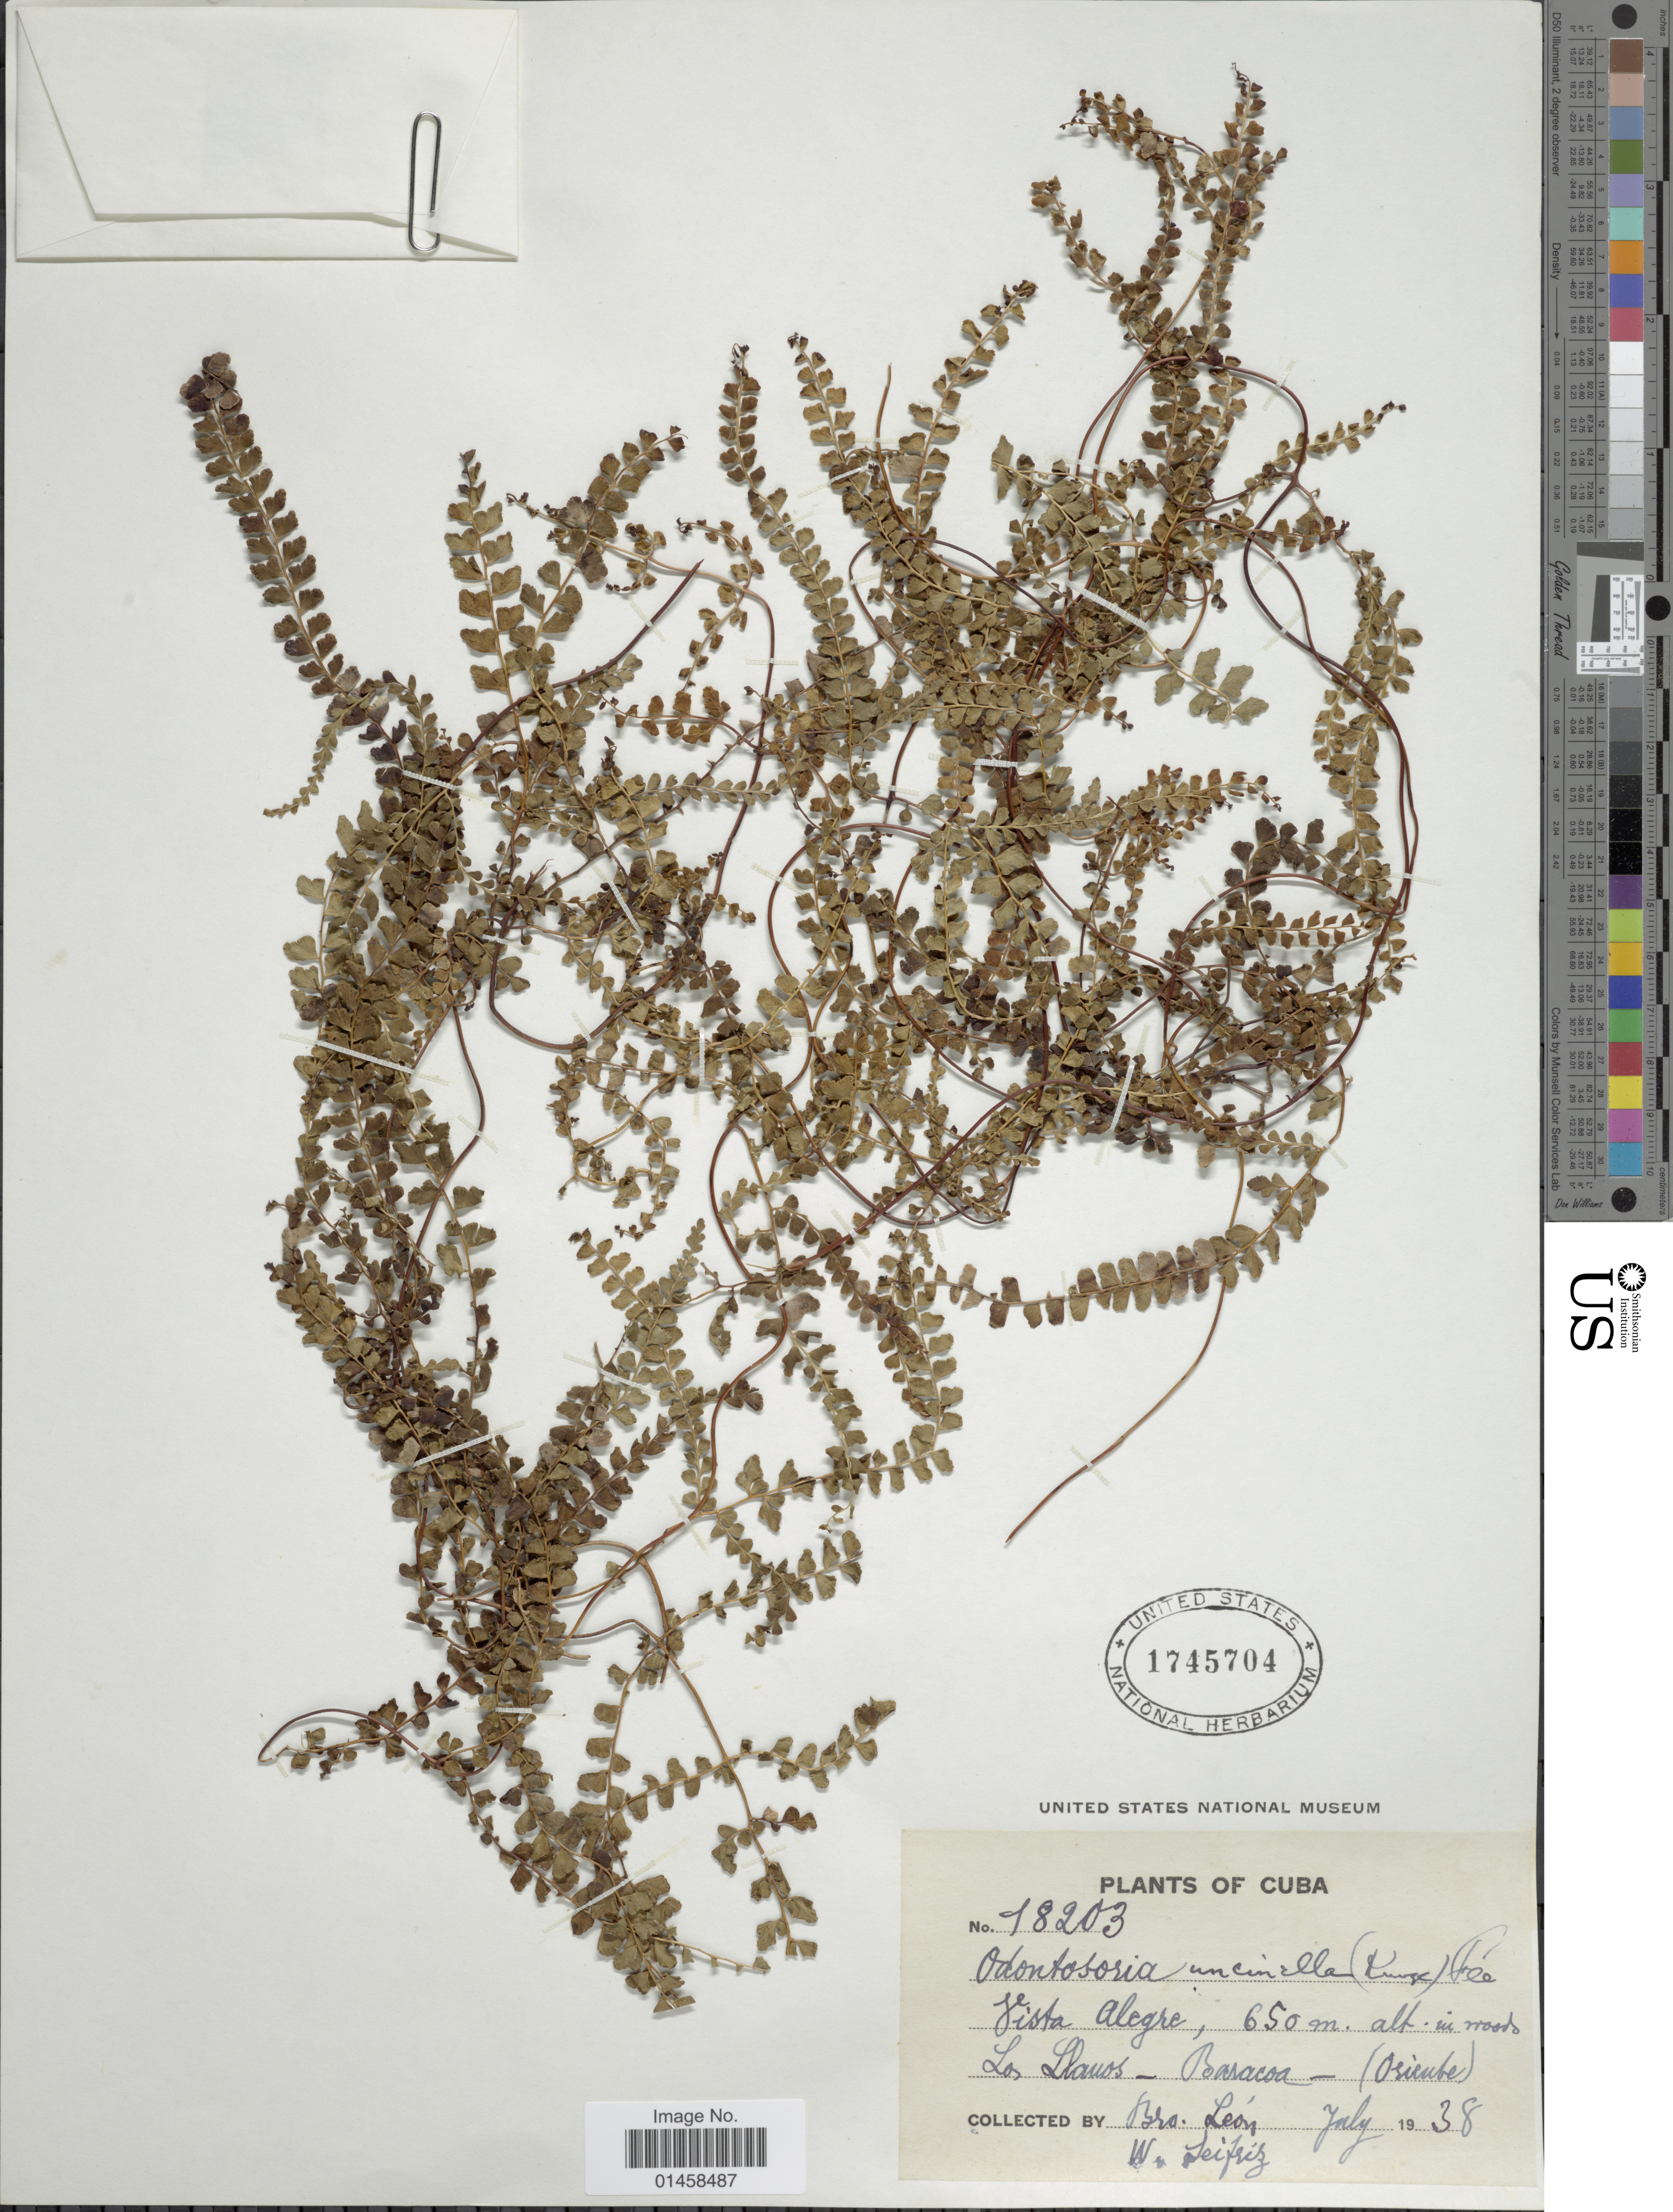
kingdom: Plantae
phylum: Tracheophyta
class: Polypodiopsida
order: Polypodiales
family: Lindsaeaceae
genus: Odontosoria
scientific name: Odontosoria scandens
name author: (Desv.) C. Chr.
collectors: Bro. León & W. Seifriz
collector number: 78203*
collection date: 1938-07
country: Cuba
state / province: Oriente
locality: Vista Alegre, in woods Los Llamos - Baracoa - (Oriente)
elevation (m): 650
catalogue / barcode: US 1745704